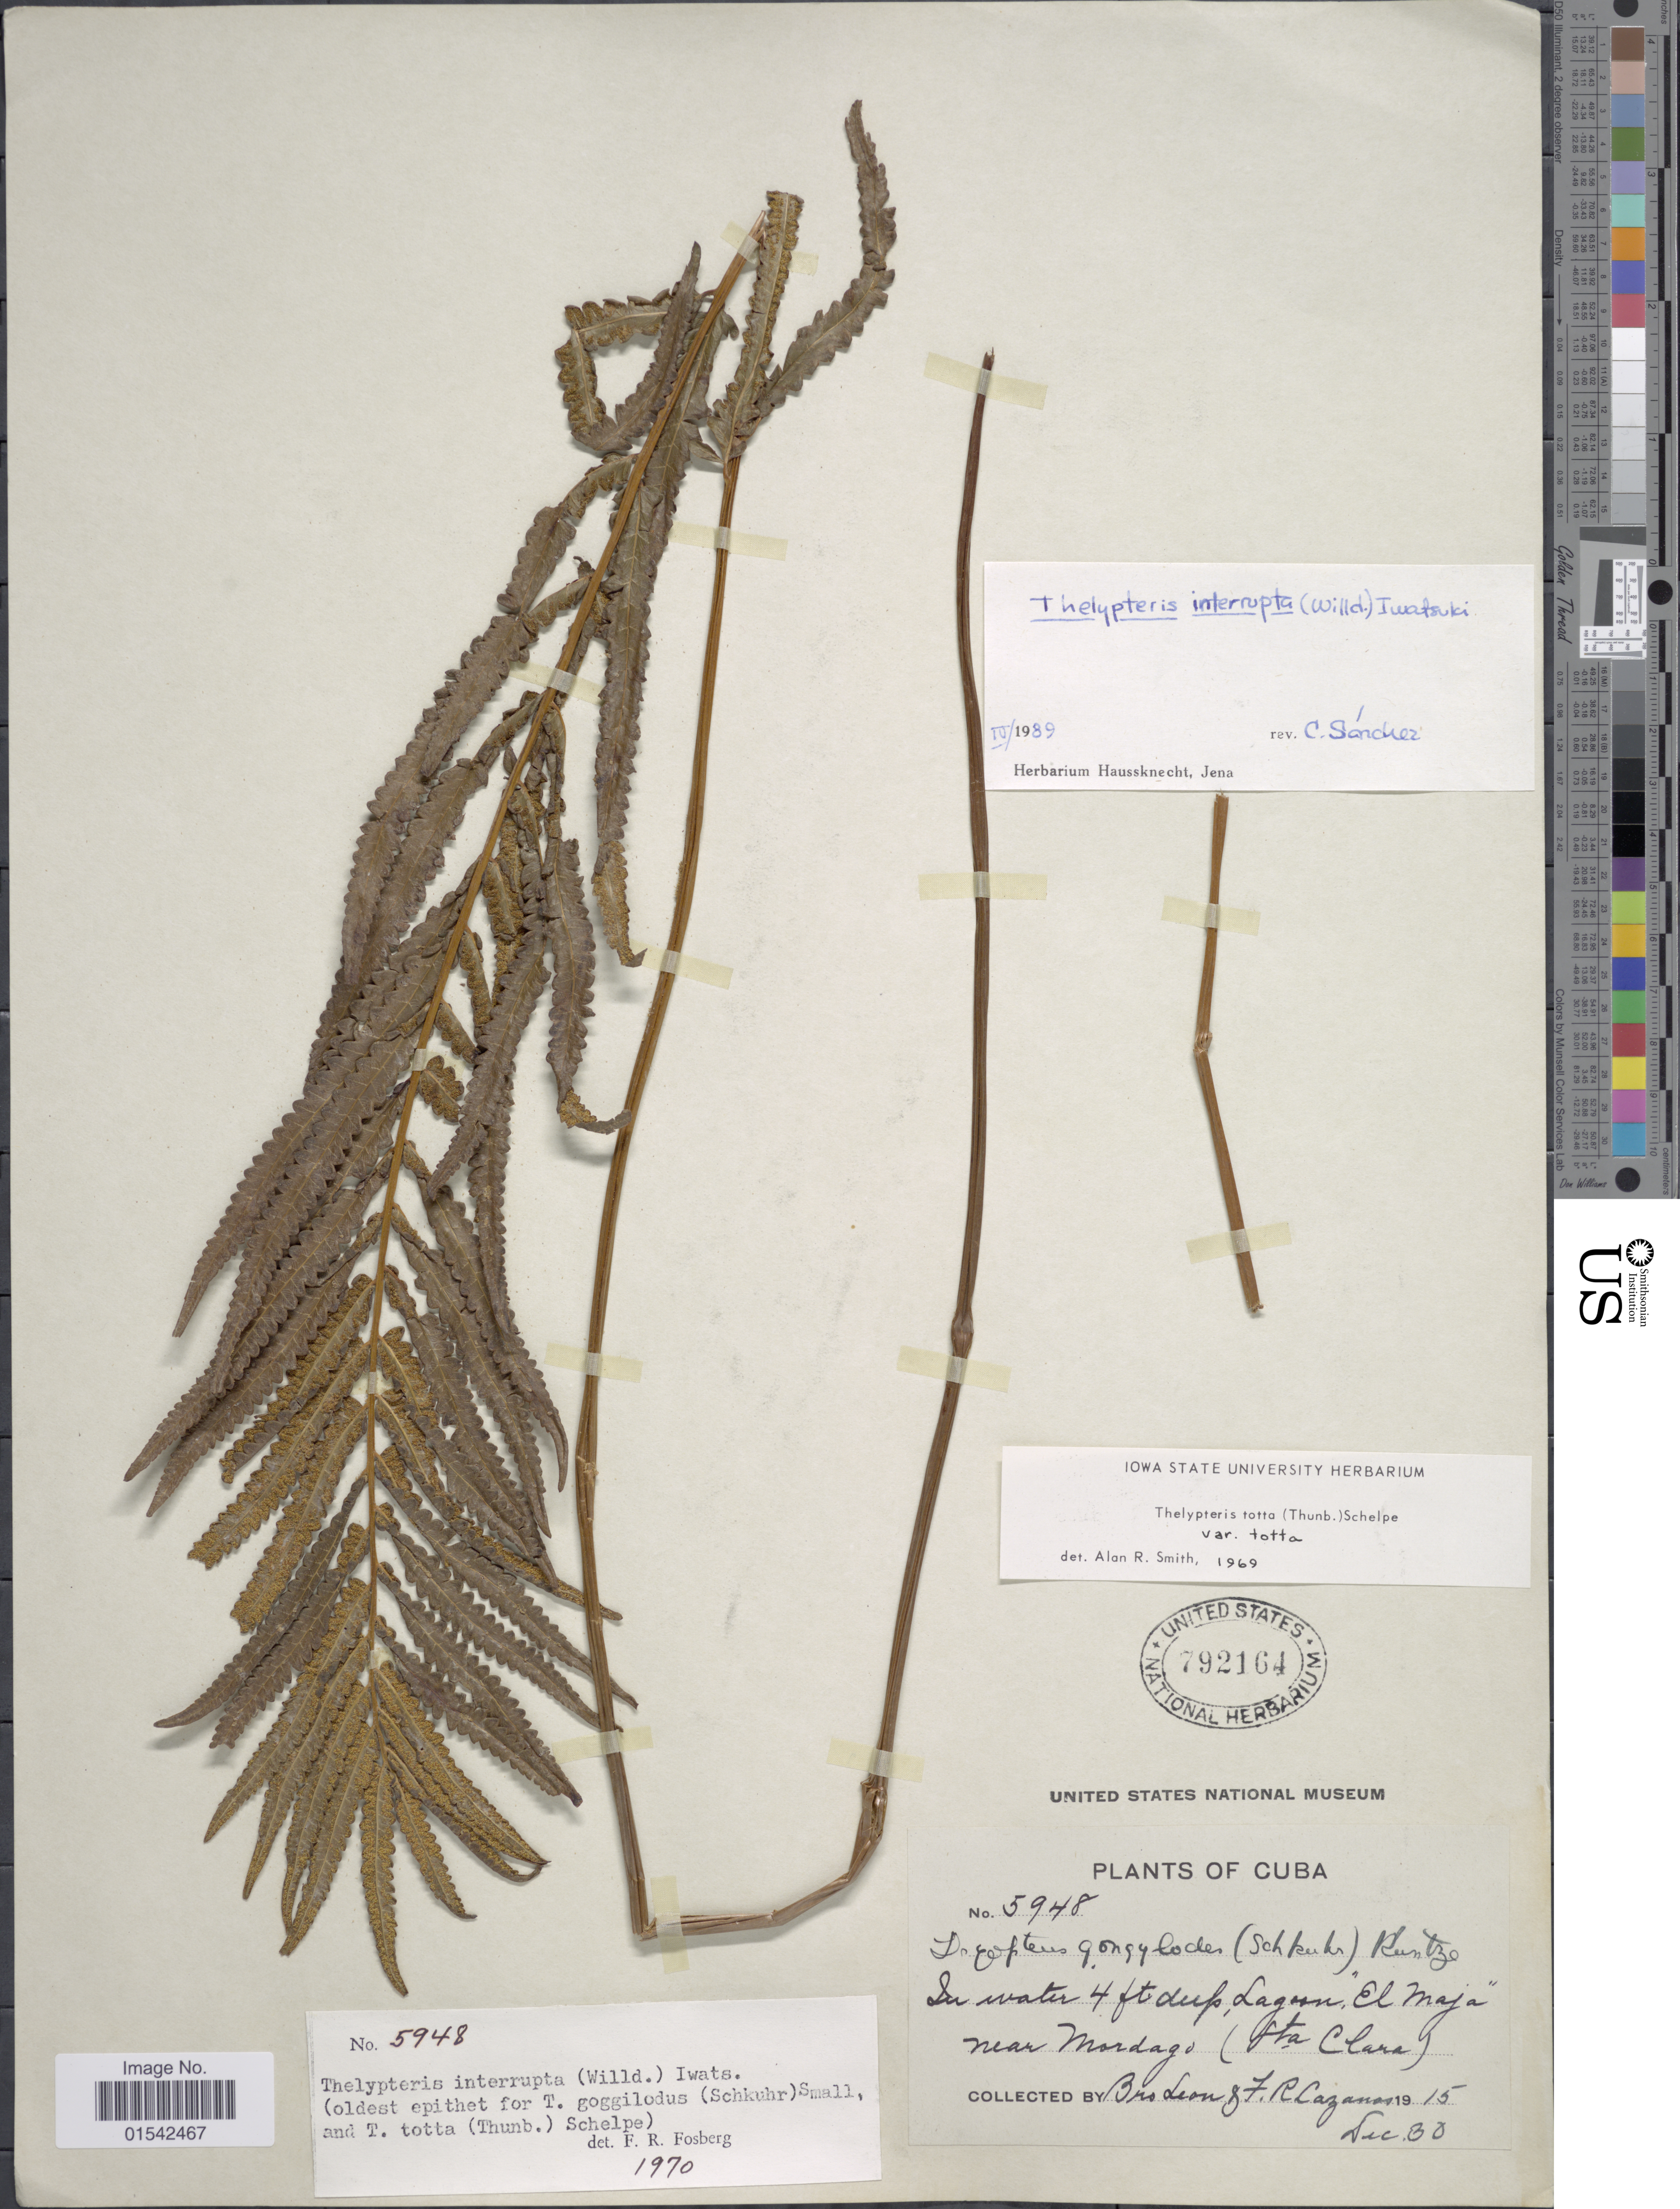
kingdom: Plantae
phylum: Tracheophyta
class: Polypodiopsida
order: Polypodiales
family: Thelypteridaceae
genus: Cyclosorus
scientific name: Cyclosorus interruptus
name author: (Willd.) H. Itô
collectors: Bro. León & F. Lazanas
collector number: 5948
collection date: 1915-12-30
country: Cuba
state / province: Las Villas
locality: Lagoon, "El Maja" near Mordago (Sta Clara)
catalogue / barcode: US 792164